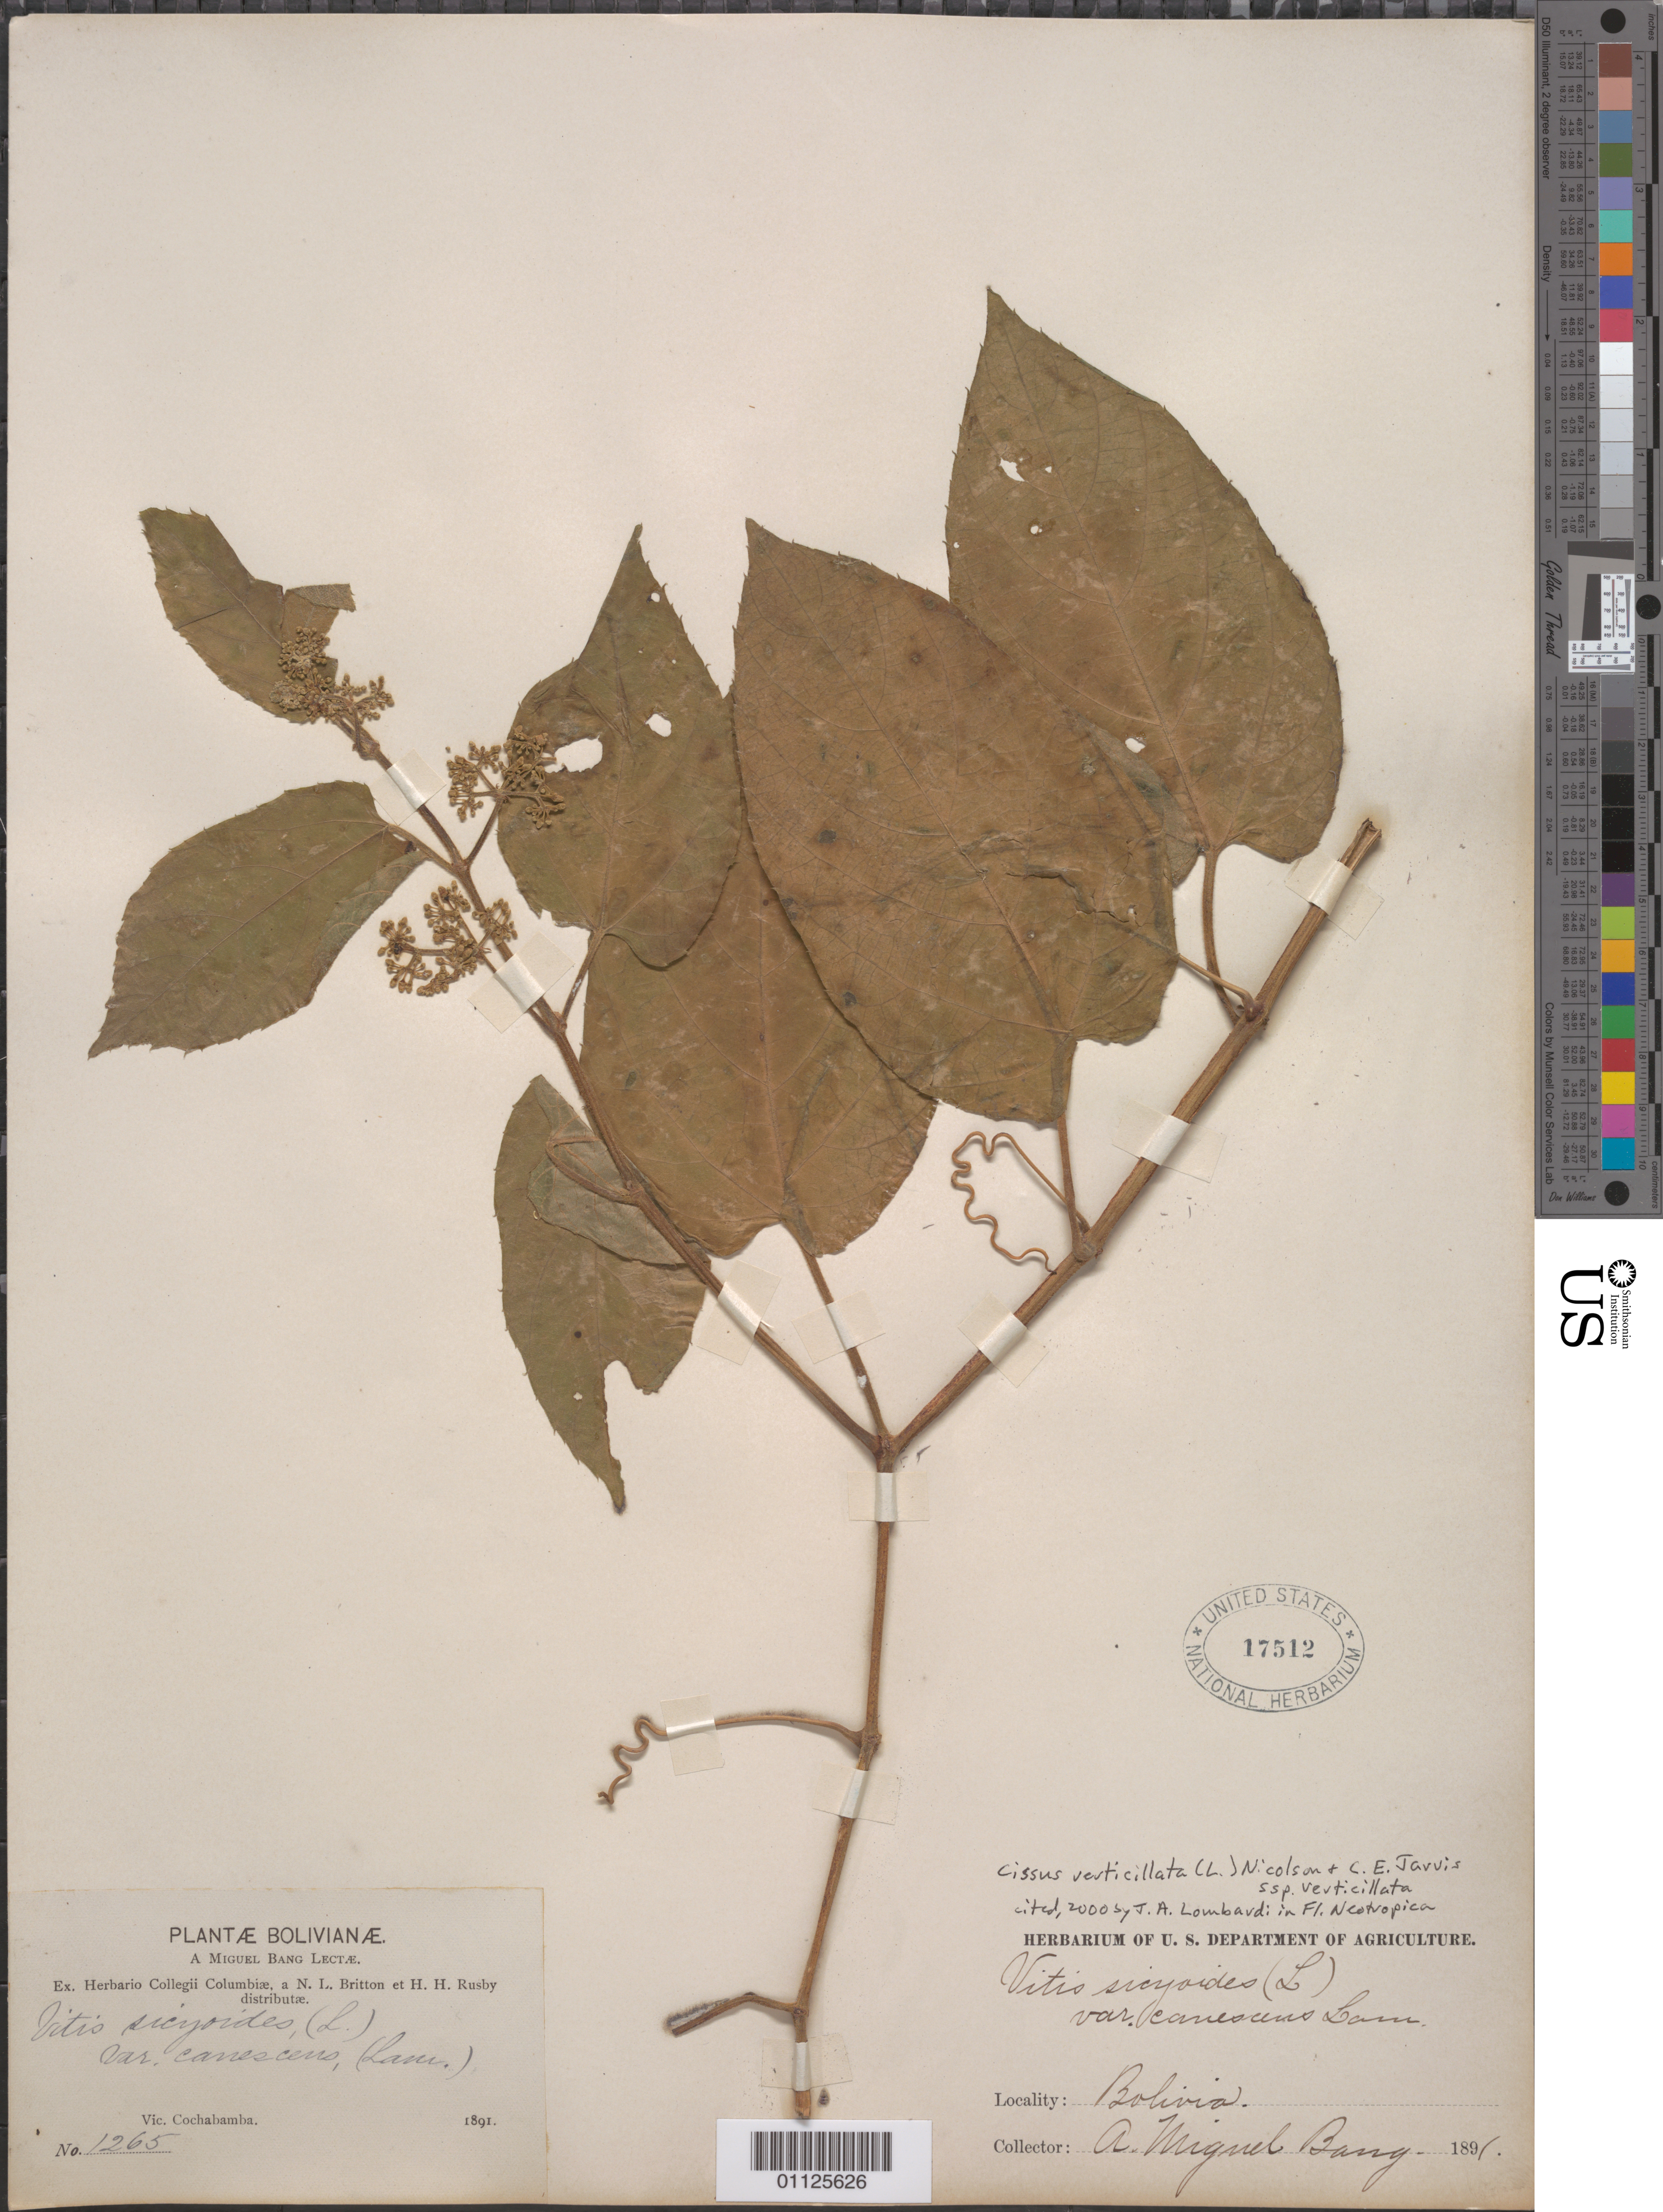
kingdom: Plantae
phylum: Tracheophyta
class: Magnoliopsida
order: Vitales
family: Vitaceae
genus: Cissus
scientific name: Cissus verticillata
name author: (L.) Nicolson & C.E. Jarvis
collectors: M. Bang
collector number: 1265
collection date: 1891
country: Bolivia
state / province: Cochabamba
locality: Vic. Cochabamba.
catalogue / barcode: US 17512